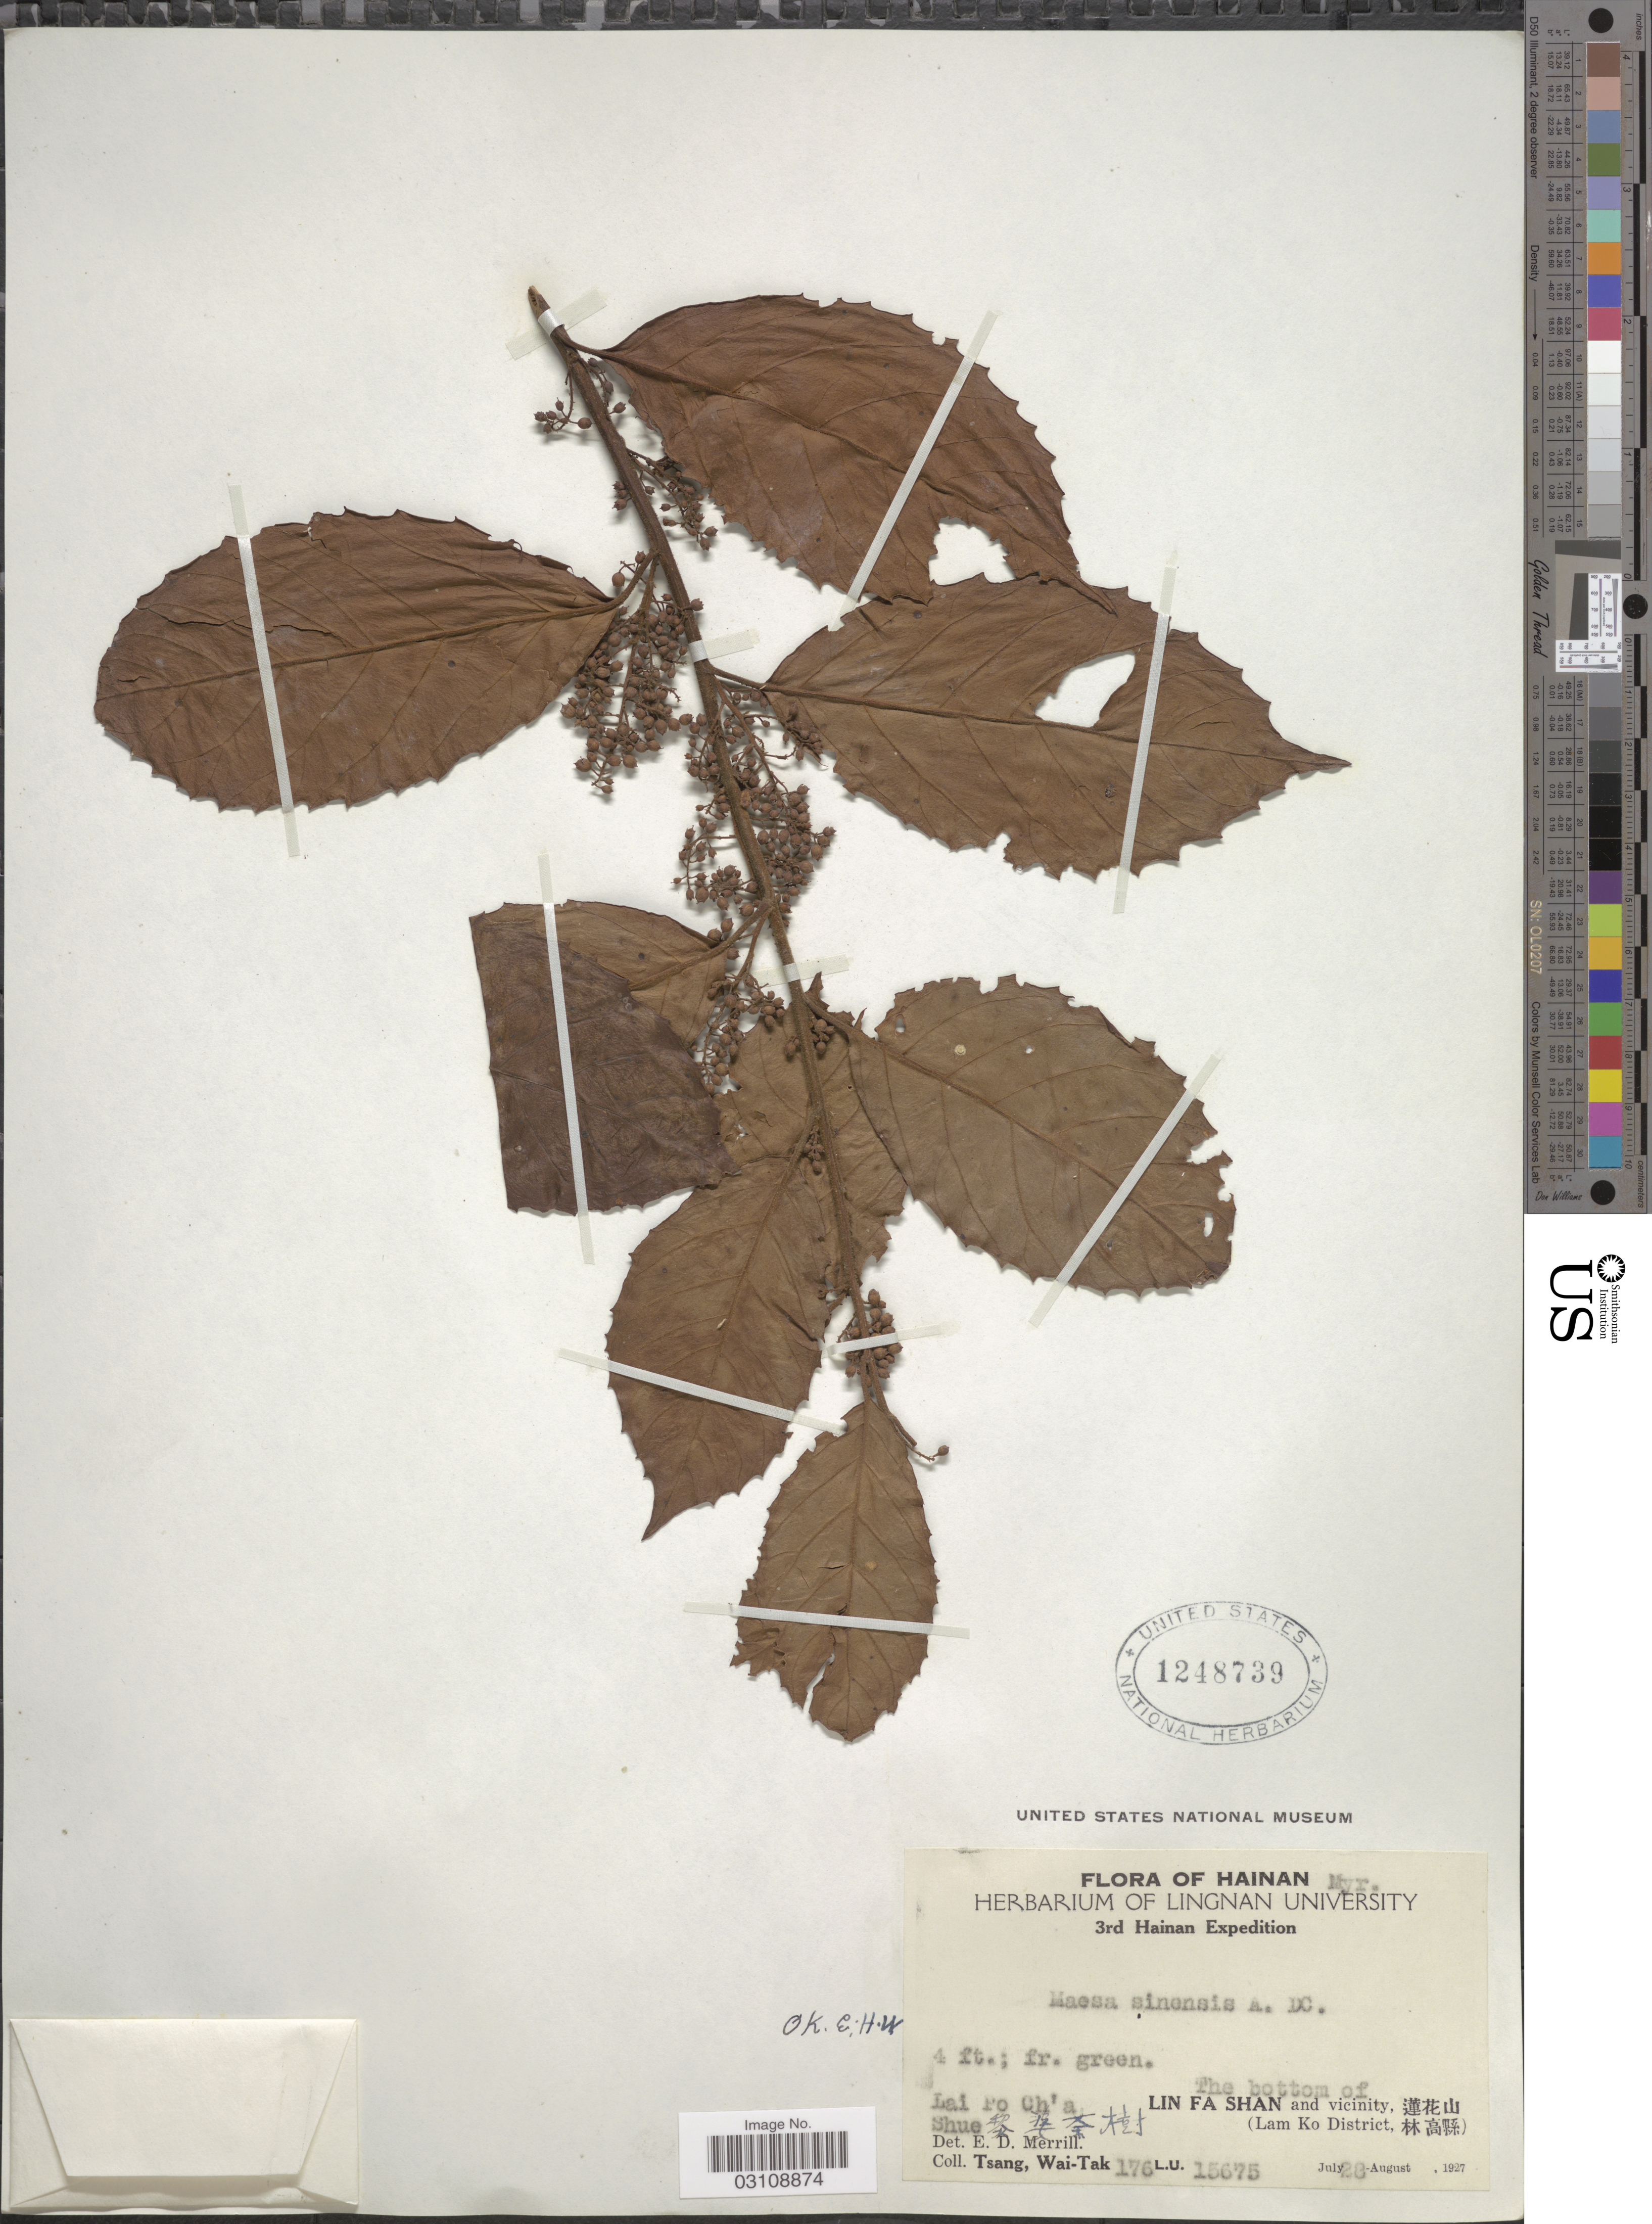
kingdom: Plantae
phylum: Tracheophyta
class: Magnoliopsida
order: Ericales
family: Primulaceae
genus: Maesa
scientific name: Maesa perlaria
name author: (Lour.) Merr.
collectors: W. T. Tsang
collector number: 176/L.U.15675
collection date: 1927-07-28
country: China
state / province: Hainan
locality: Lai Po Ch'a. Shue. The bottom of Lin Fa Shan and vicinity, (Lam Ko District).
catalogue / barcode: US 1248739